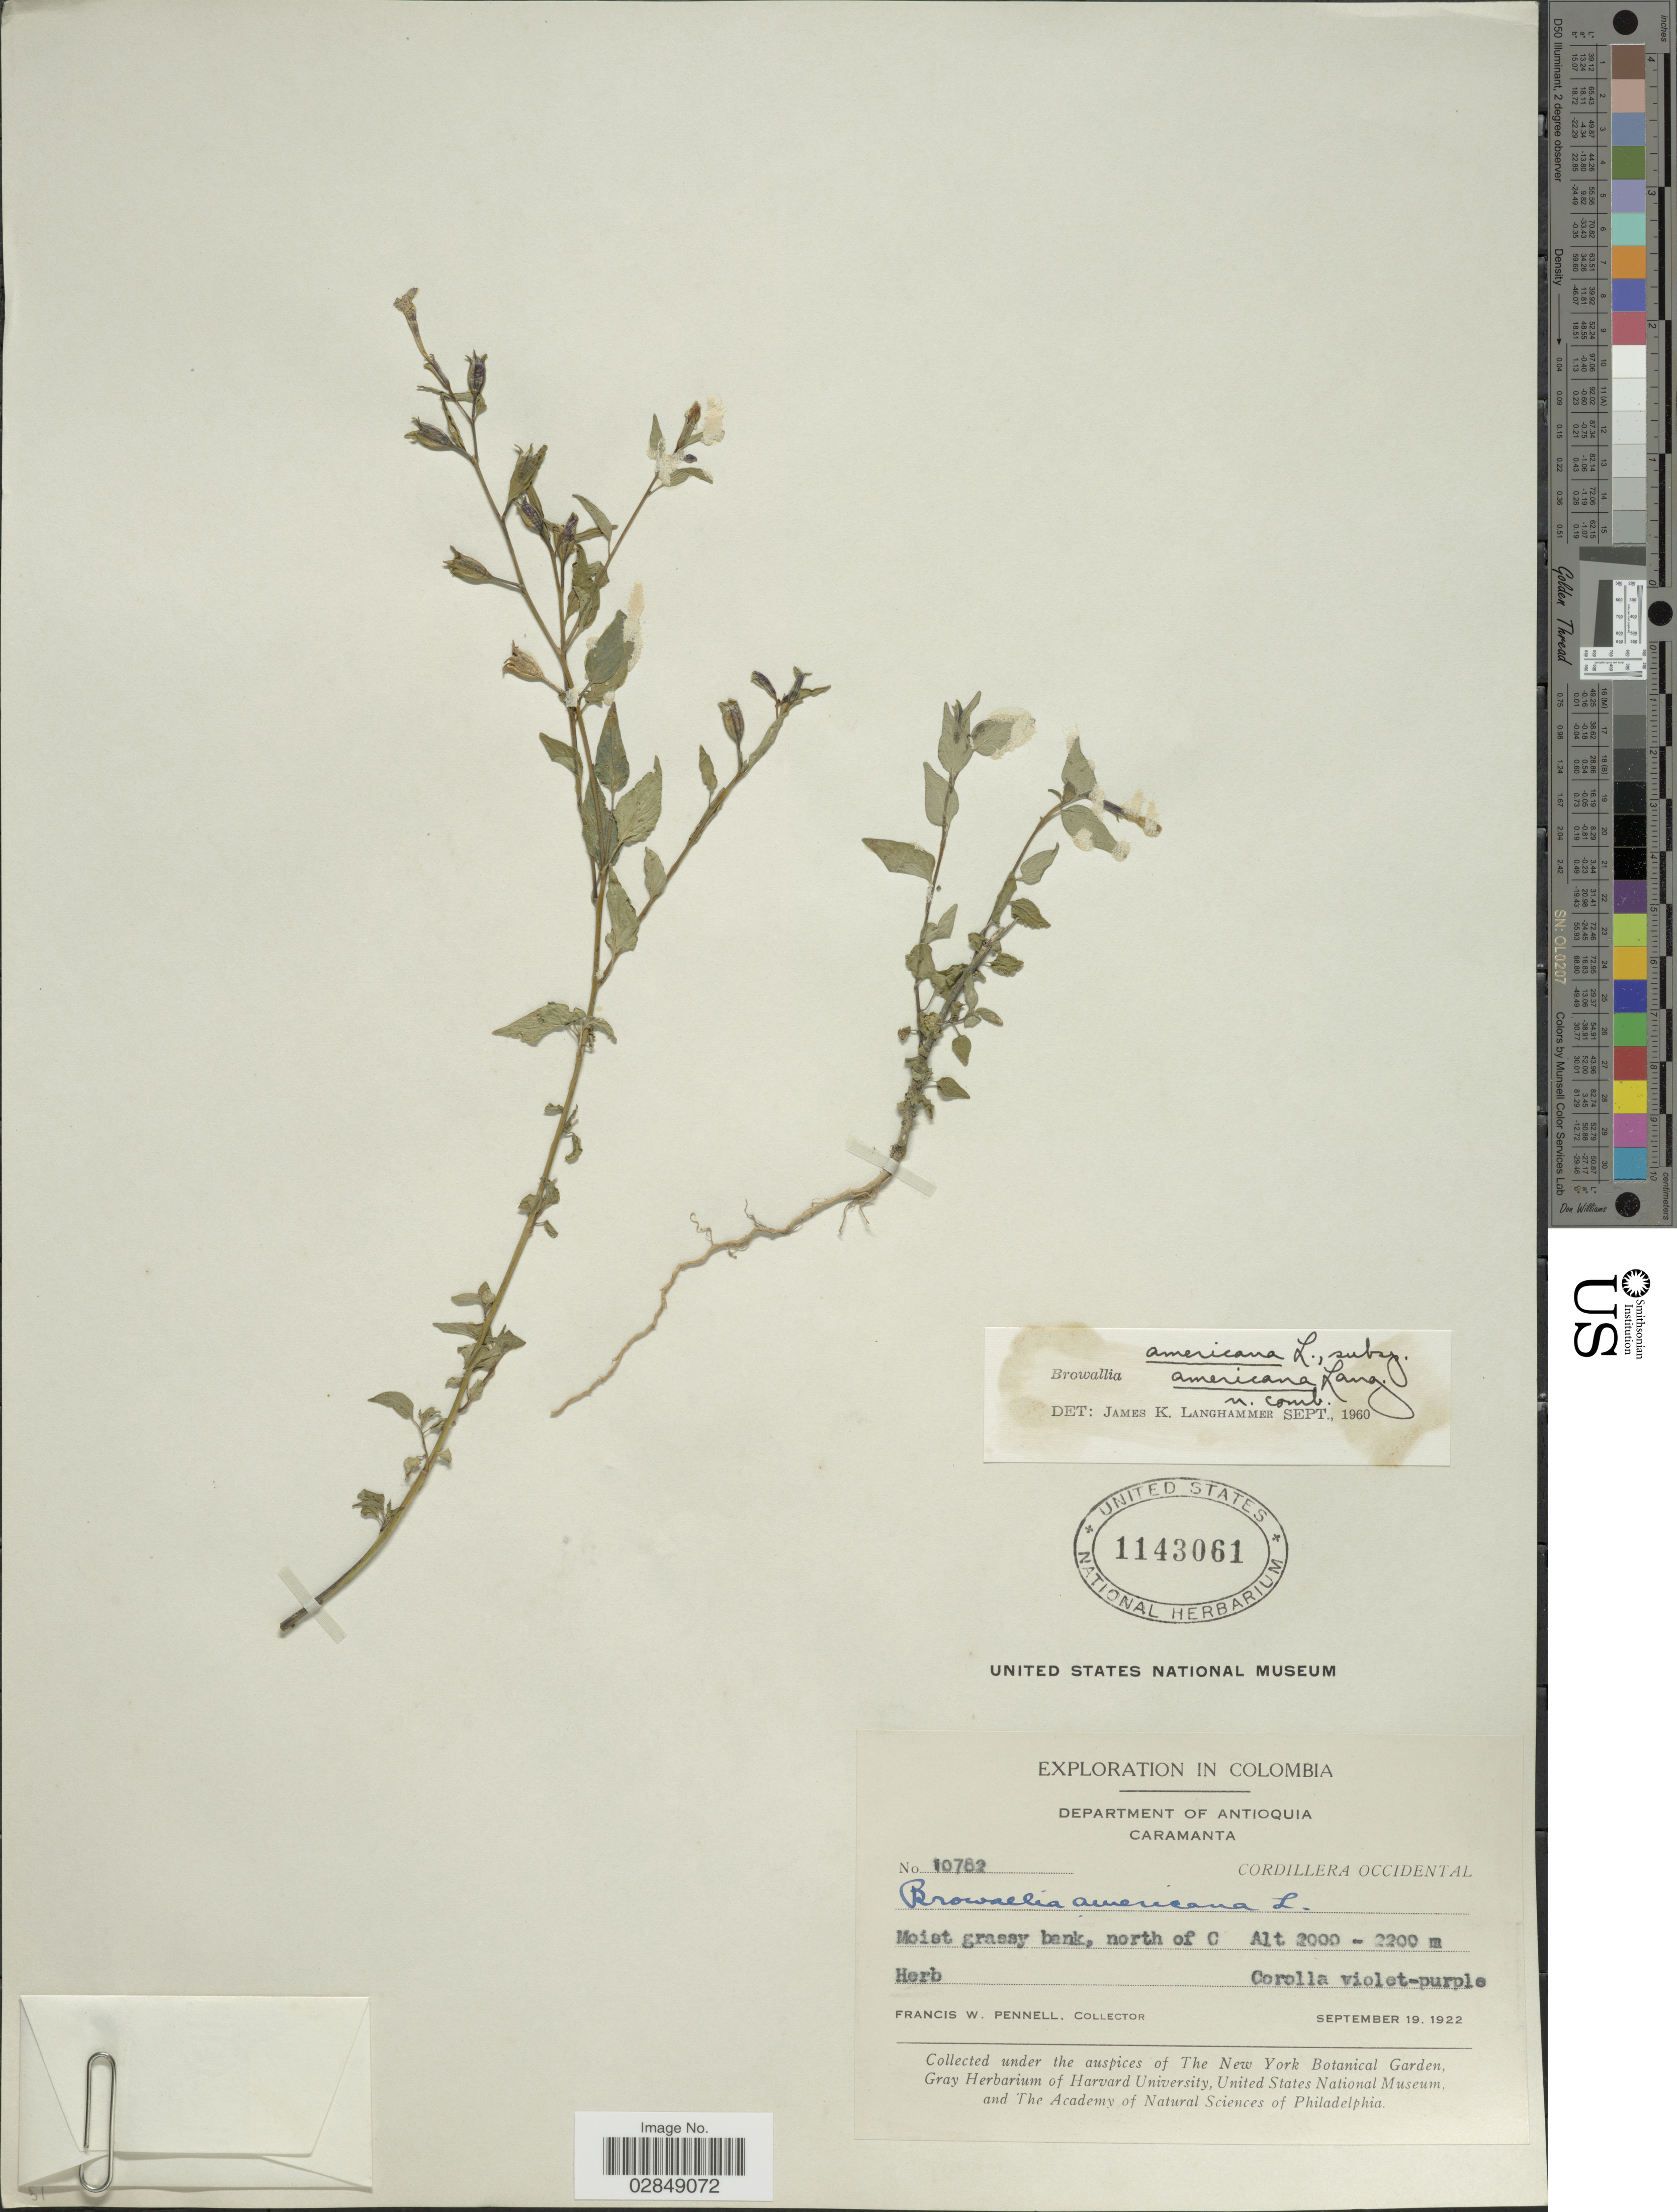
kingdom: Plantae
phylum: Tracheophyta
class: Magnoliopsida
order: Solanales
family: Solanaceae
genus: Browallia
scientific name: Browallia americana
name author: L.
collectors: F. W. Pennell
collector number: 10782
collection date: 1922-09-19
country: Colombia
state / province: Antioquia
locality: Department of Antioquia. Caramanta. Cordillera Occidental. Moist grassy bank, north of C.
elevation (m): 2000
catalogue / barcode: US 1143061